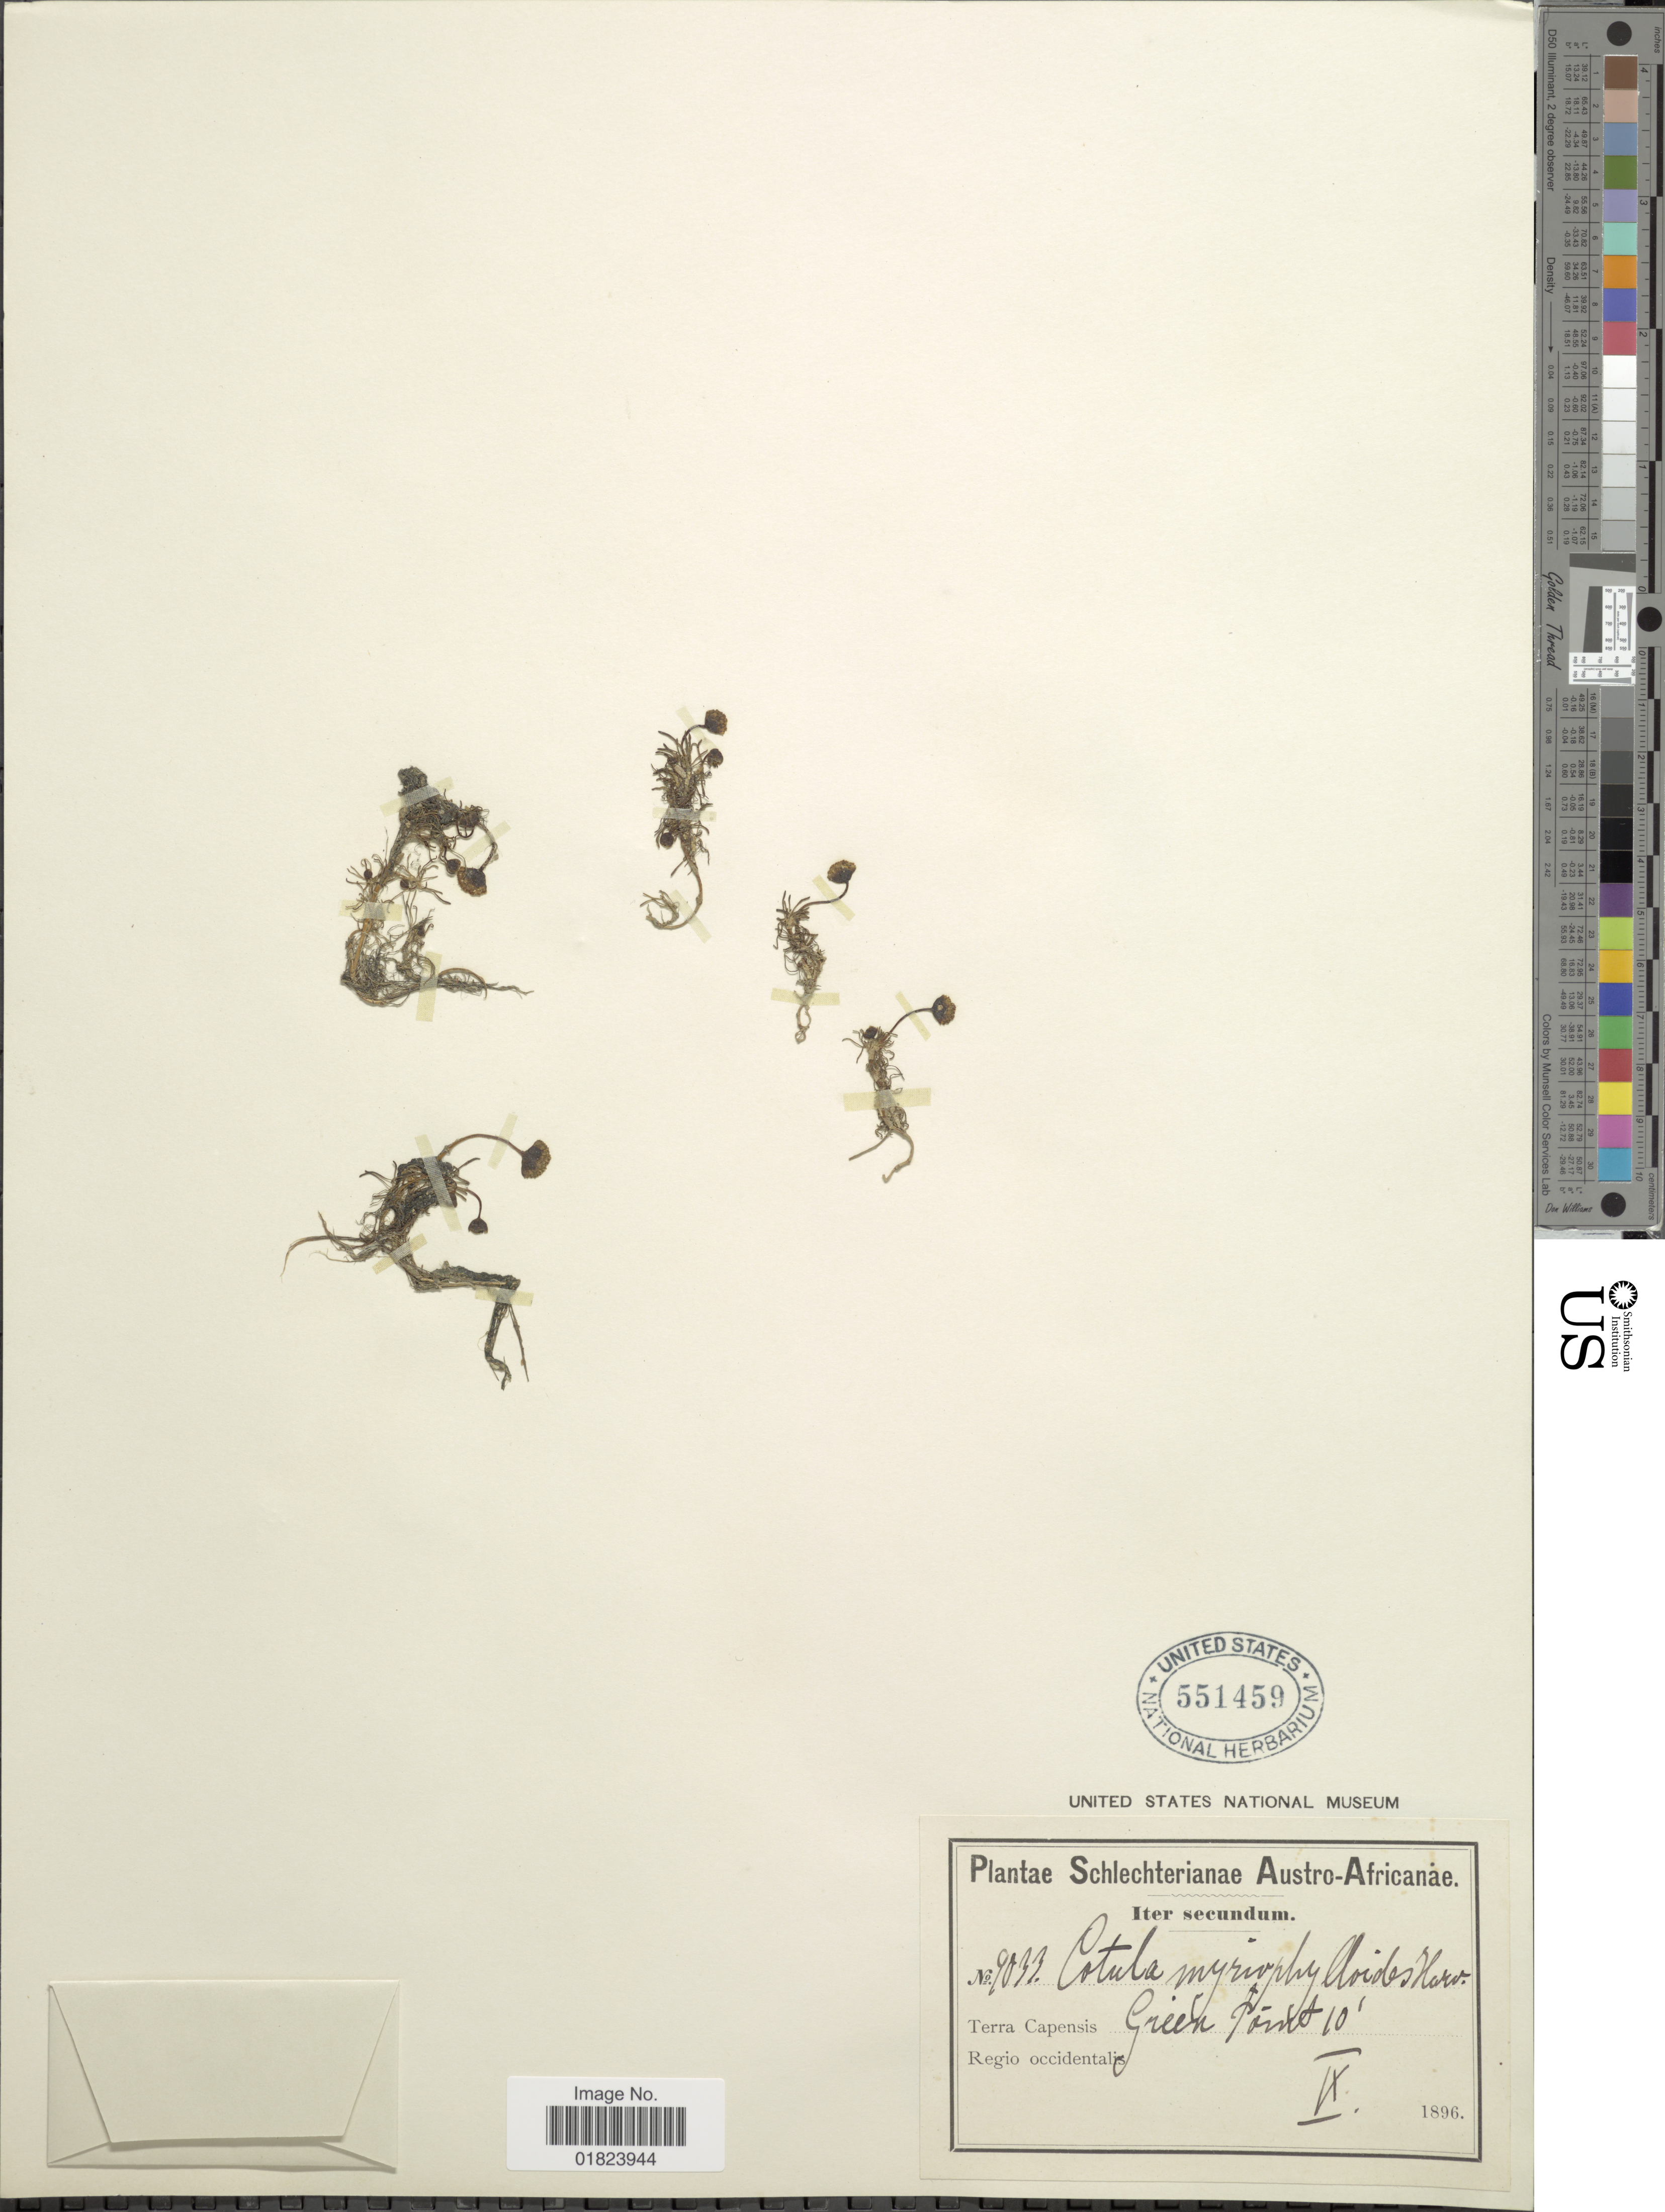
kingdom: Plantae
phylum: Tracheophyta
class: Magnoliopsida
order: Asterales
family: Asteraceae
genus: Cotula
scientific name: Cotula myriophy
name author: Hook.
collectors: Schlechter, --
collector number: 9033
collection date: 1896-09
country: South Africa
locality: Austro-Africanae, iter secundum, Terra Capensis Green Point 10', regio occidentalis.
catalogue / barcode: US 551459